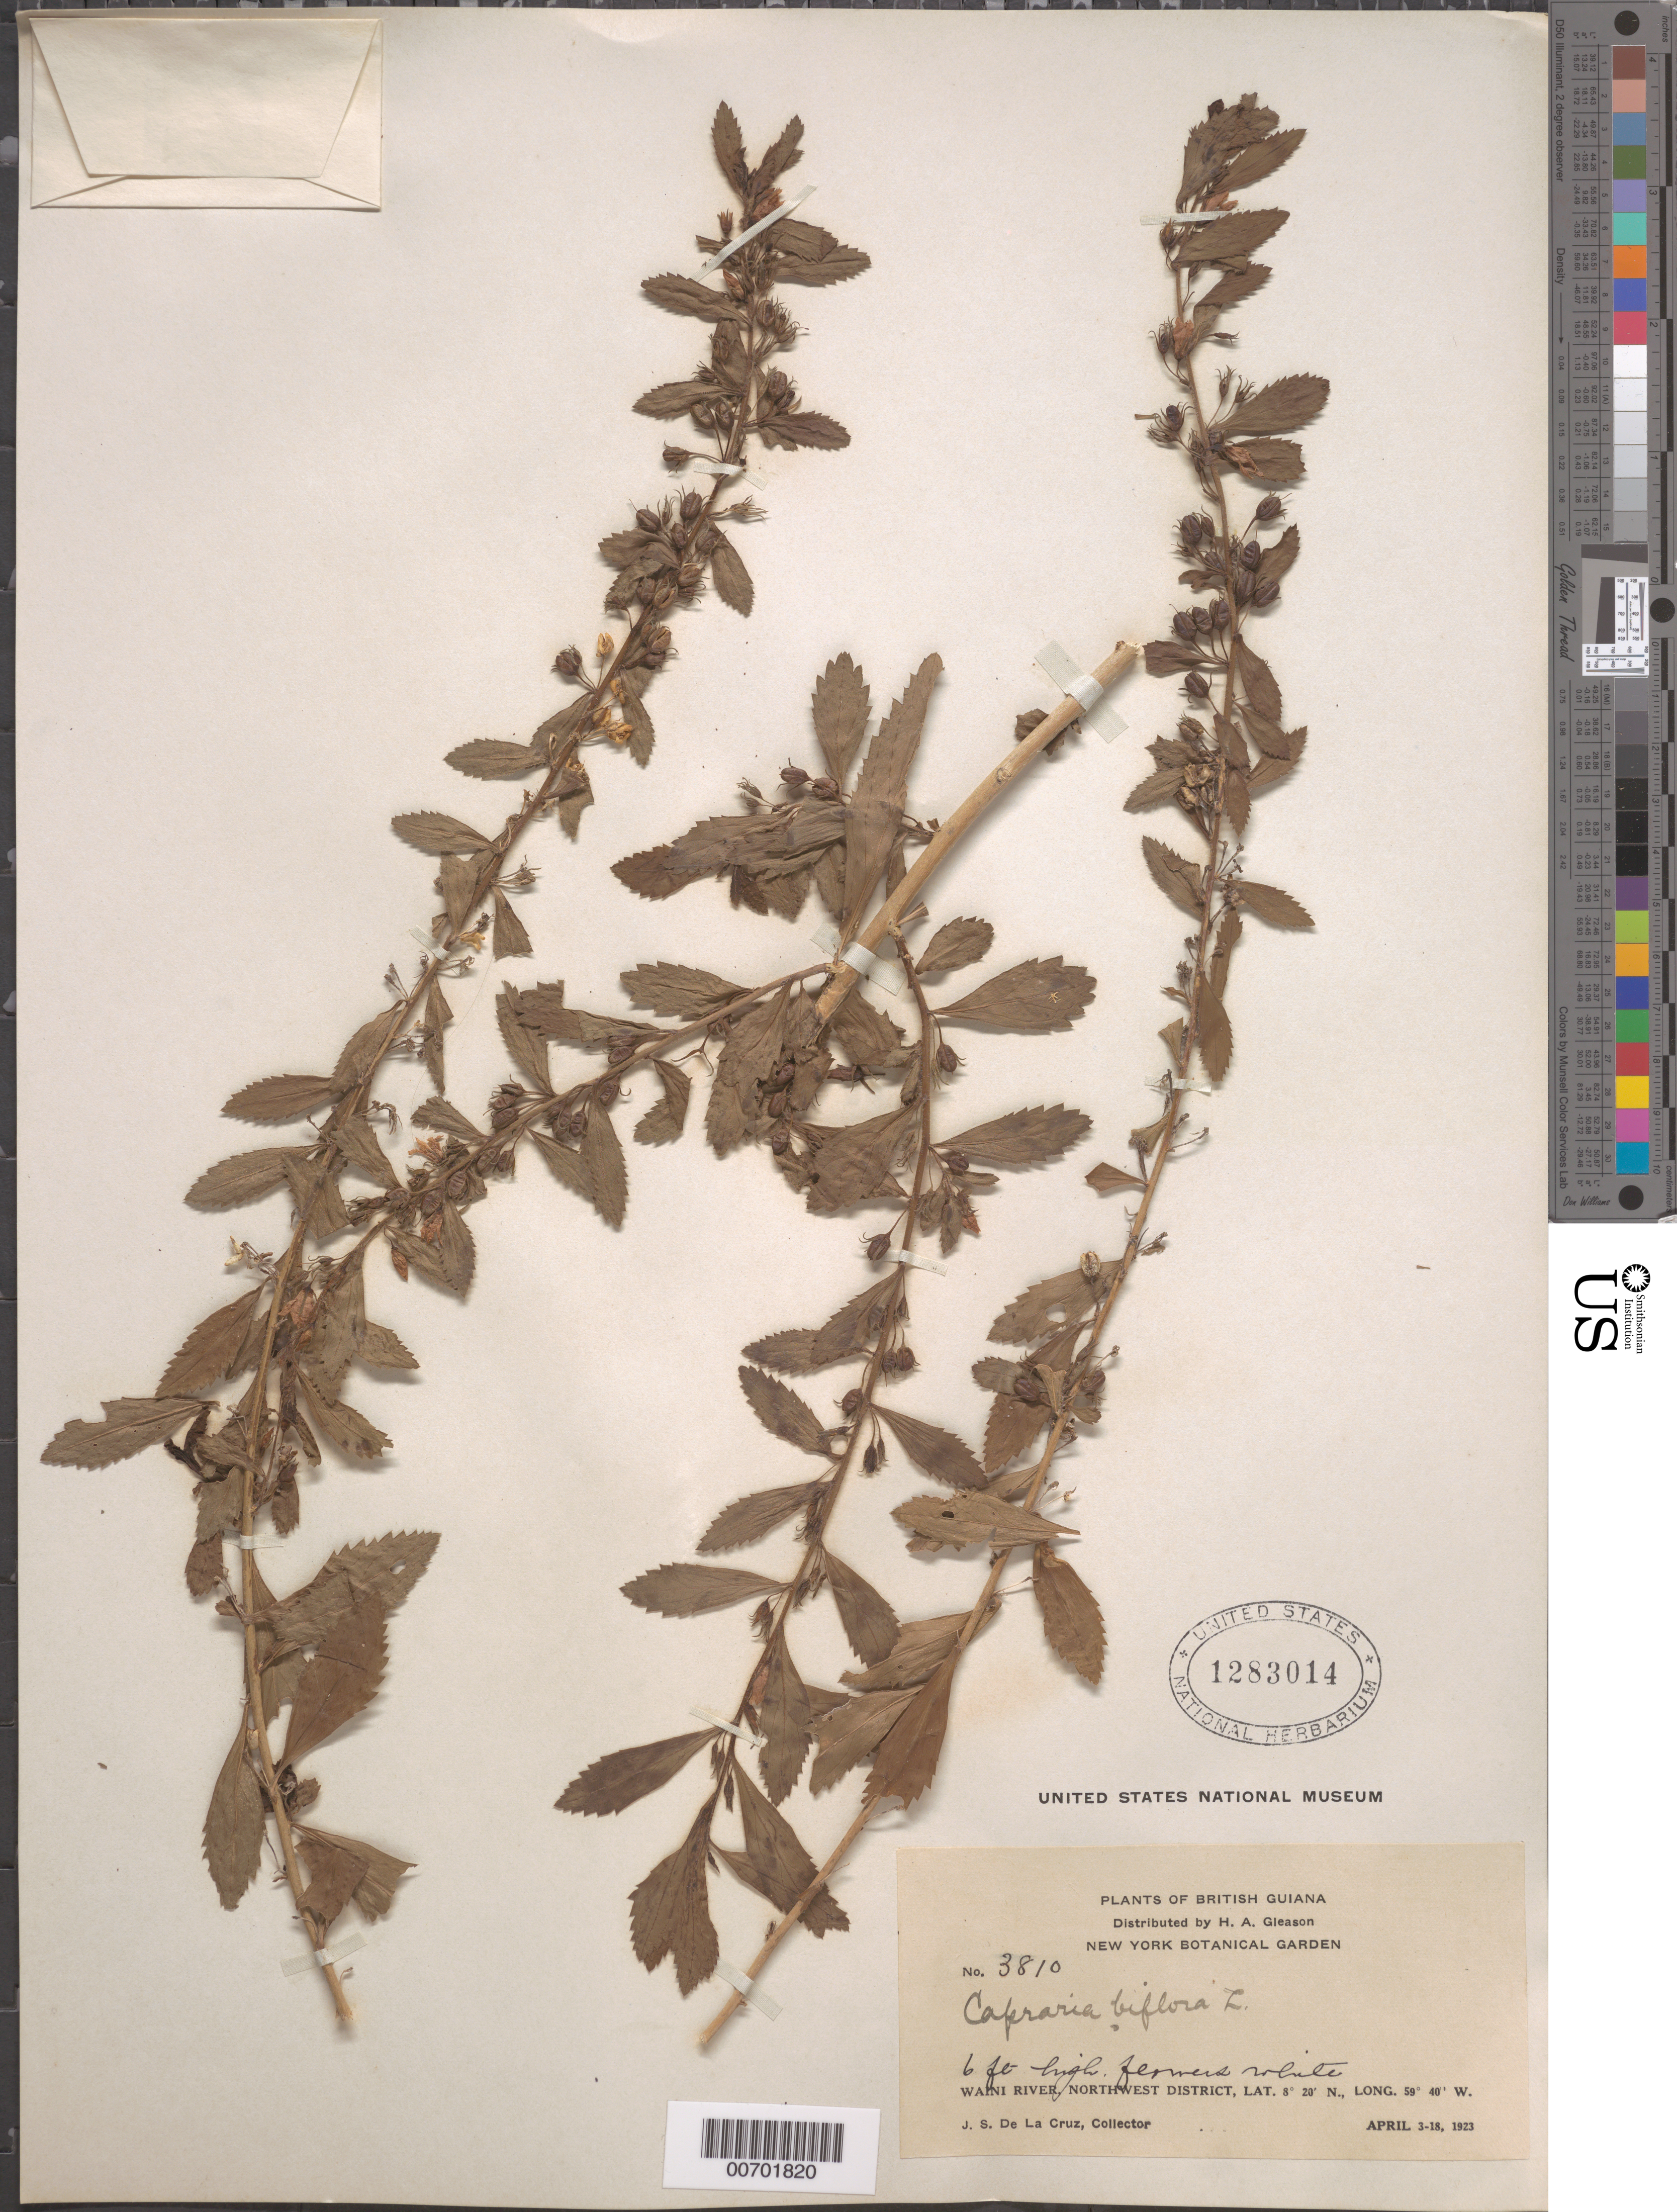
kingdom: Plantae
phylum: Tracheophyta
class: Magnoliopsida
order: Lamiales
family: Scrophulariaceae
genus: Capraria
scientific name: Capraria biflora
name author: L.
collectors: J. S. de la Cruz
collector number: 3810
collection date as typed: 3-Apr-23 to 18-Apr-23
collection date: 1923-04-03/1923-04-18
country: Guyana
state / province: Barima-Waini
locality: Waini R., NW District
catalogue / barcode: US 1283014